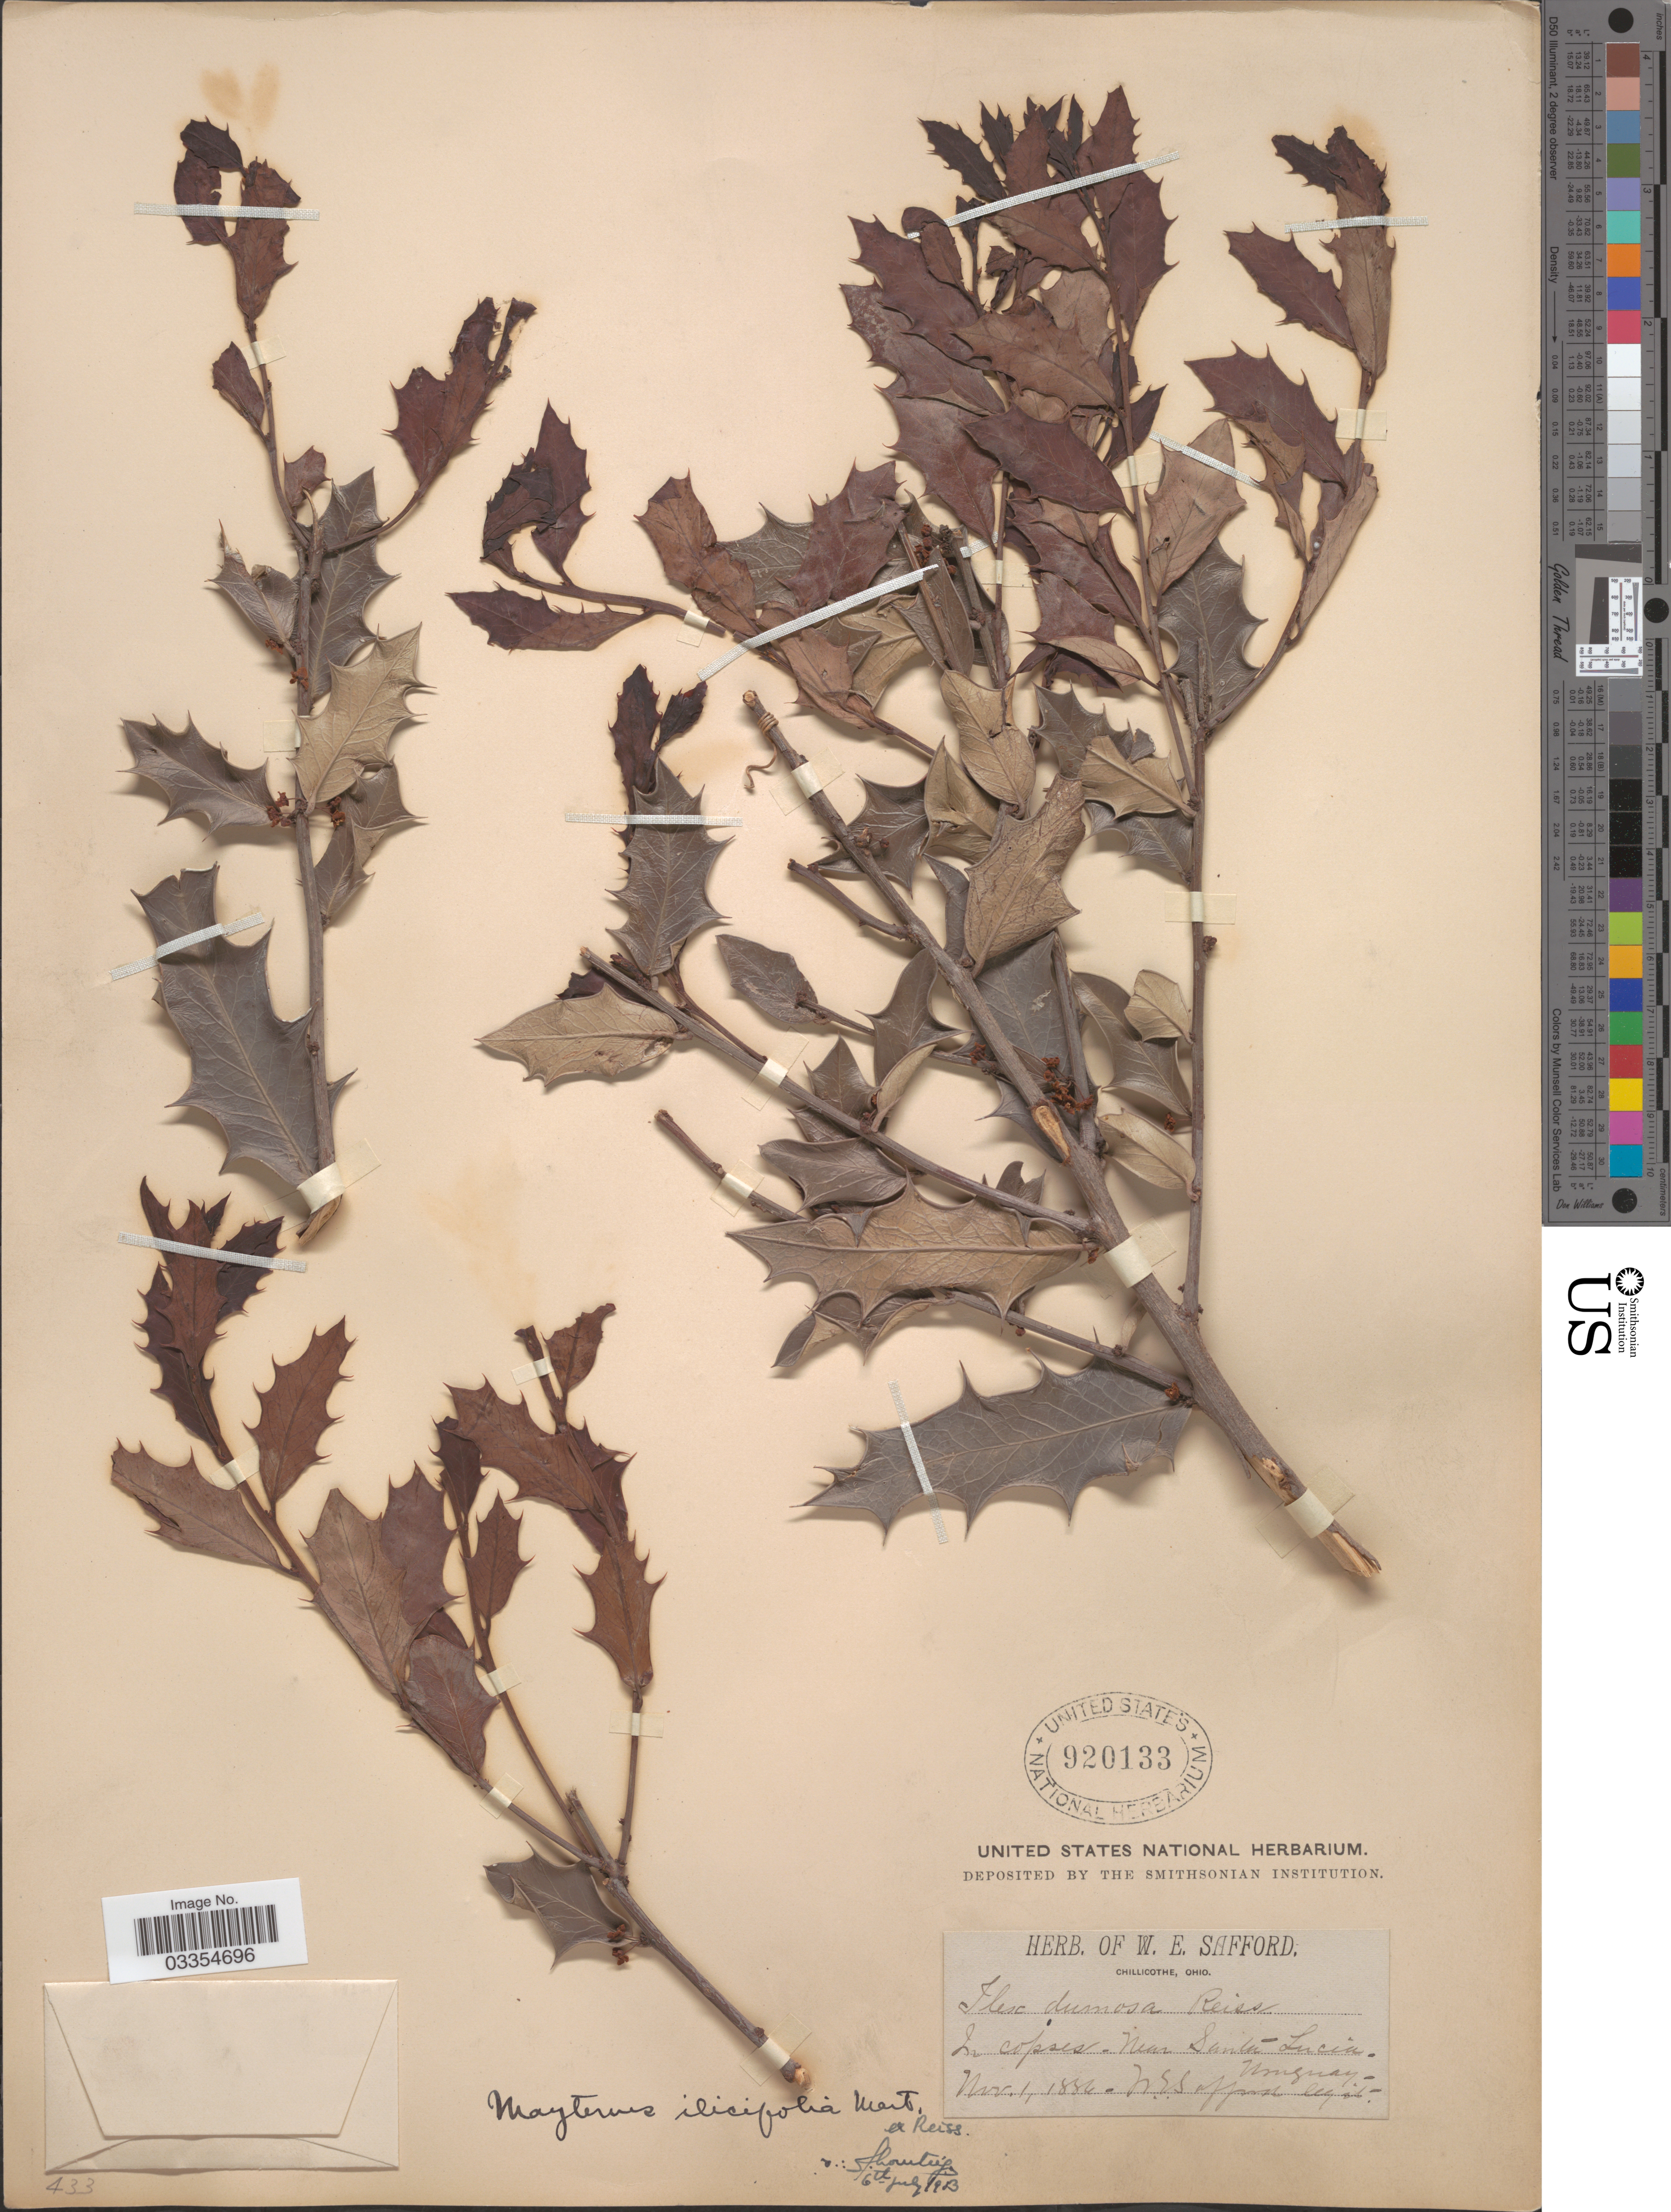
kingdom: Plantae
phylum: Tracheophyta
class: Magnoliopsida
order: Celastrales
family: Celastraceae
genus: Maytenus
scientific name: Maytenus ilicifolia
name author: (Schrad.) Planch.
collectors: W. E. Safford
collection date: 1884-11-01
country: Uruguay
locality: Near Santa Lucia.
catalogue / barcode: US 920133